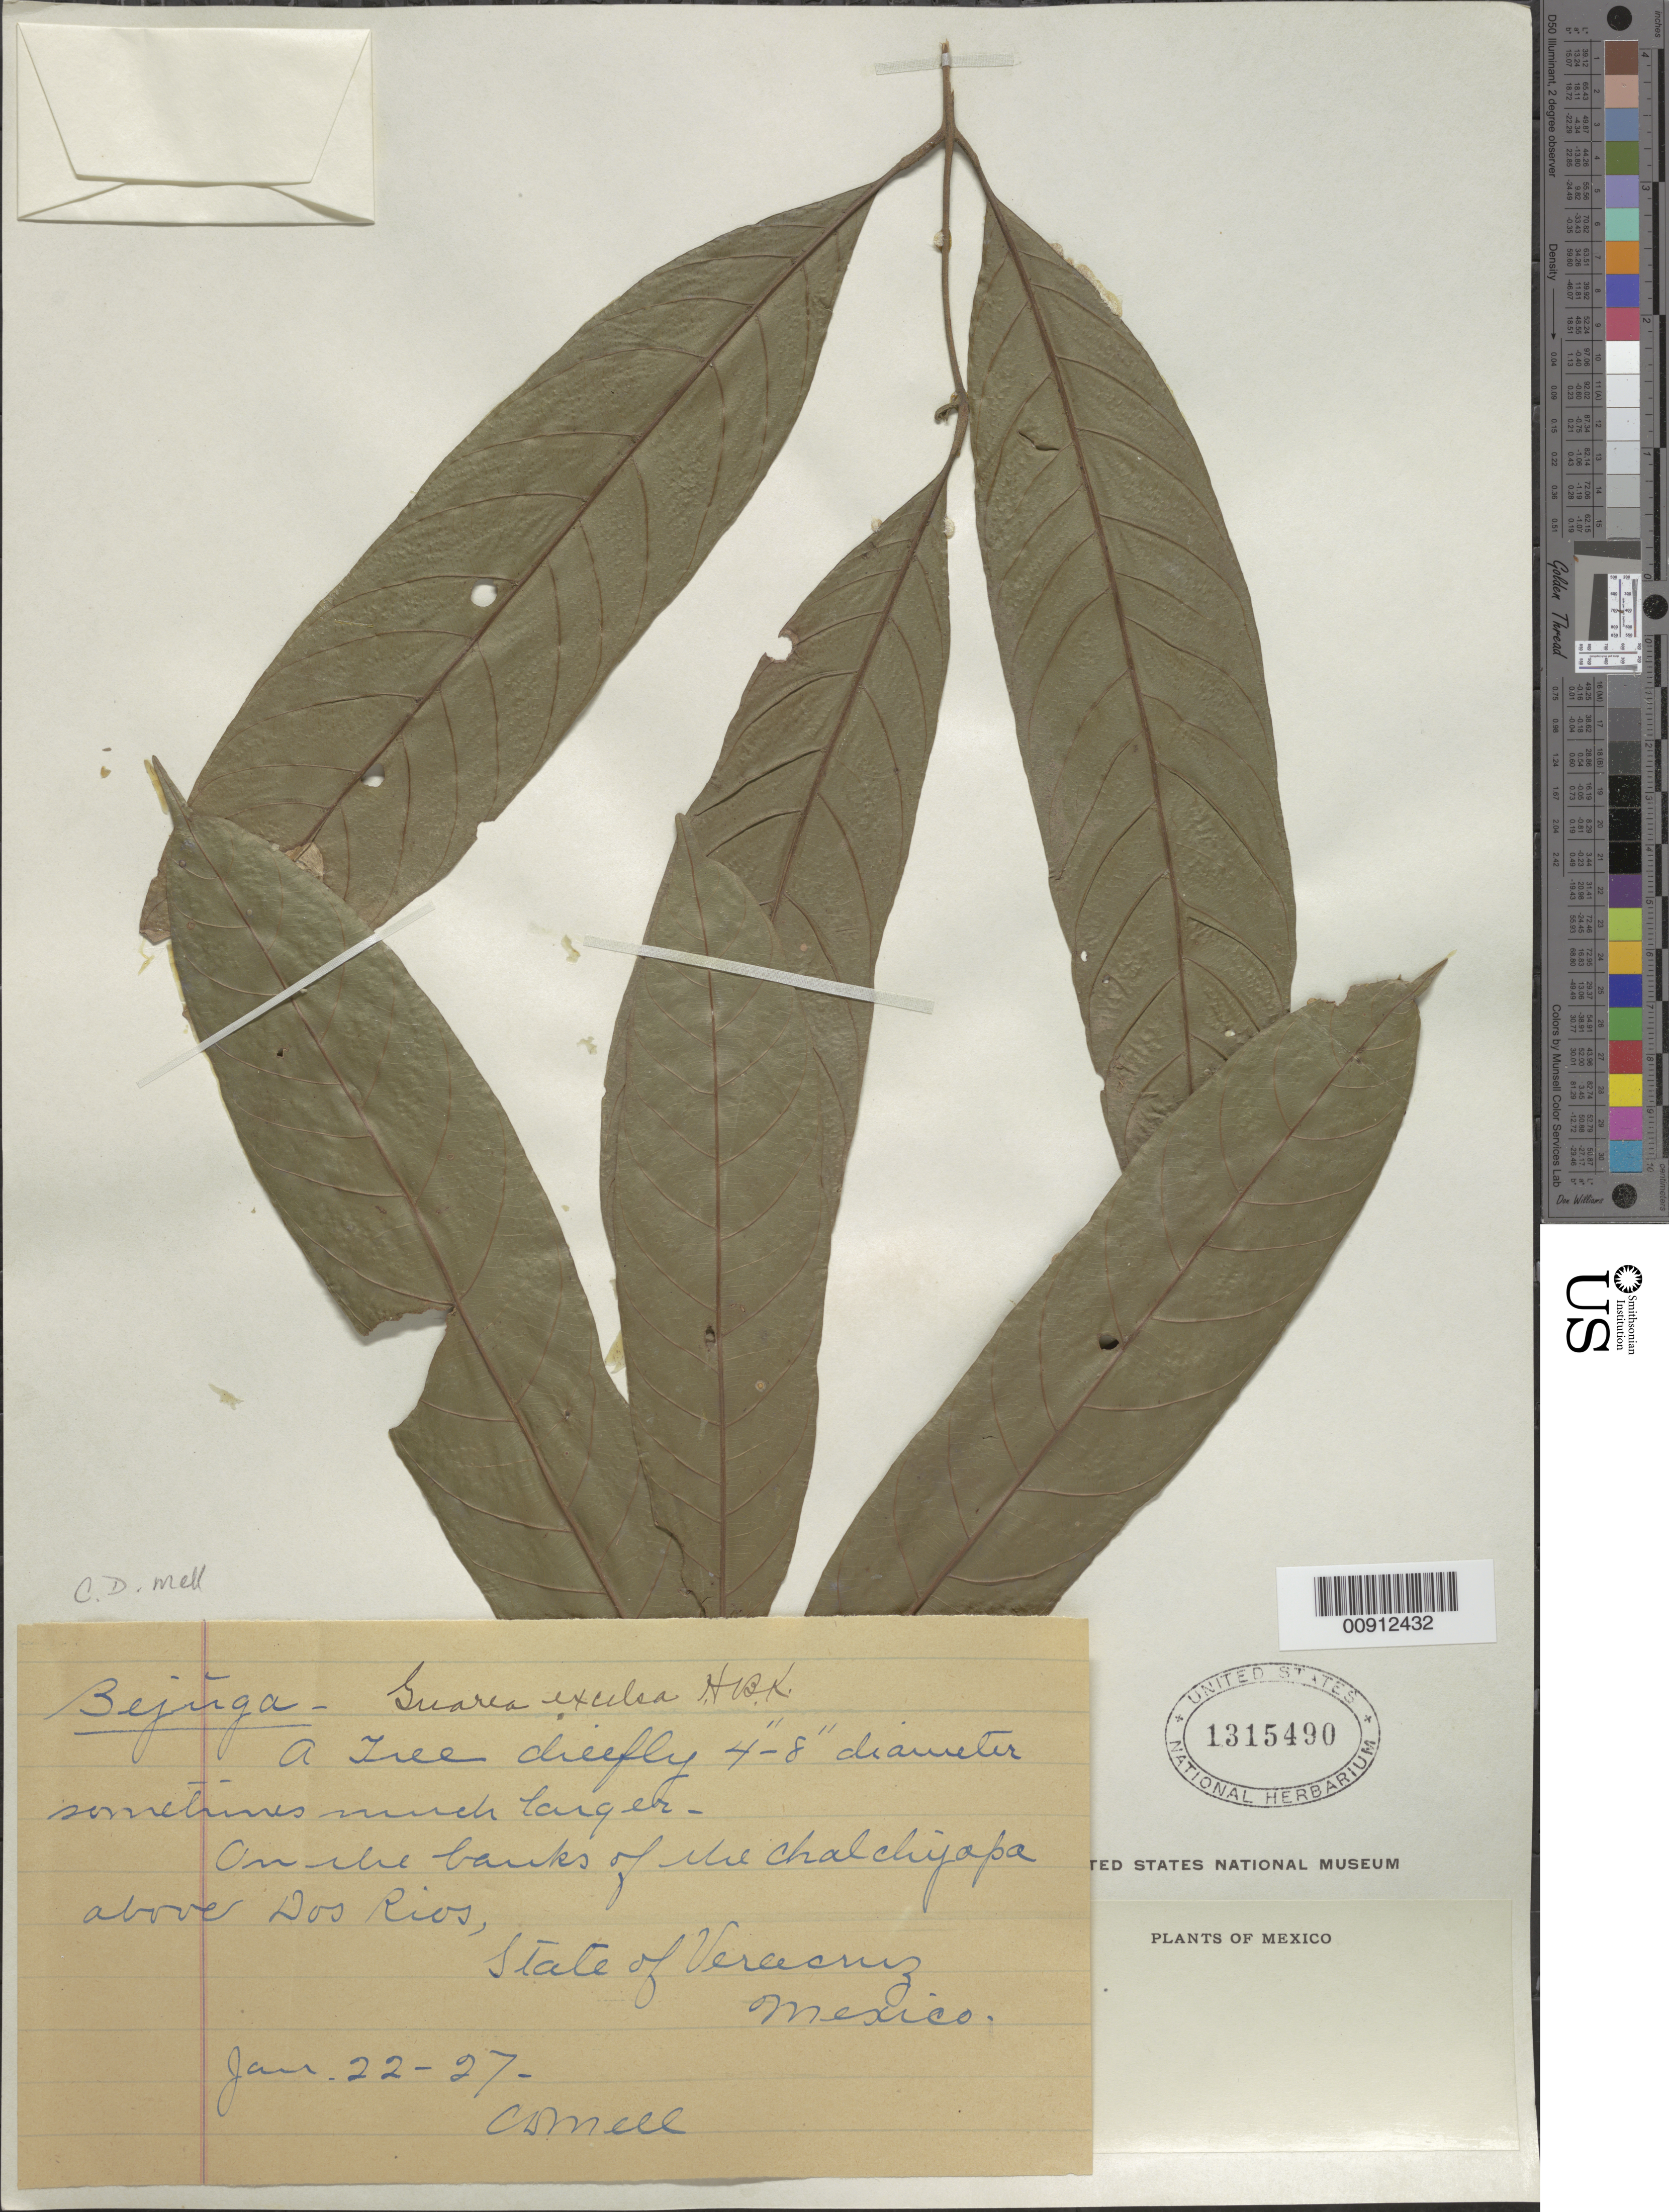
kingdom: Plantae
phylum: Tracheophyta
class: Magnoliopsida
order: Sapindales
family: Meliaceae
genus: Guarea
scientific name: Guarea excelsa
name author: Kunth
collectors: C. D. Mell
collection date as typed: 22 Jan 1927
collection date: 1927-01-22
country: Mexico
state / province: Veracruz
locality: On the banks of the Chalchijapa above Dos Rios, State of Veracruz.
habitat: On banks.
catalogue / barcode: US 1315490